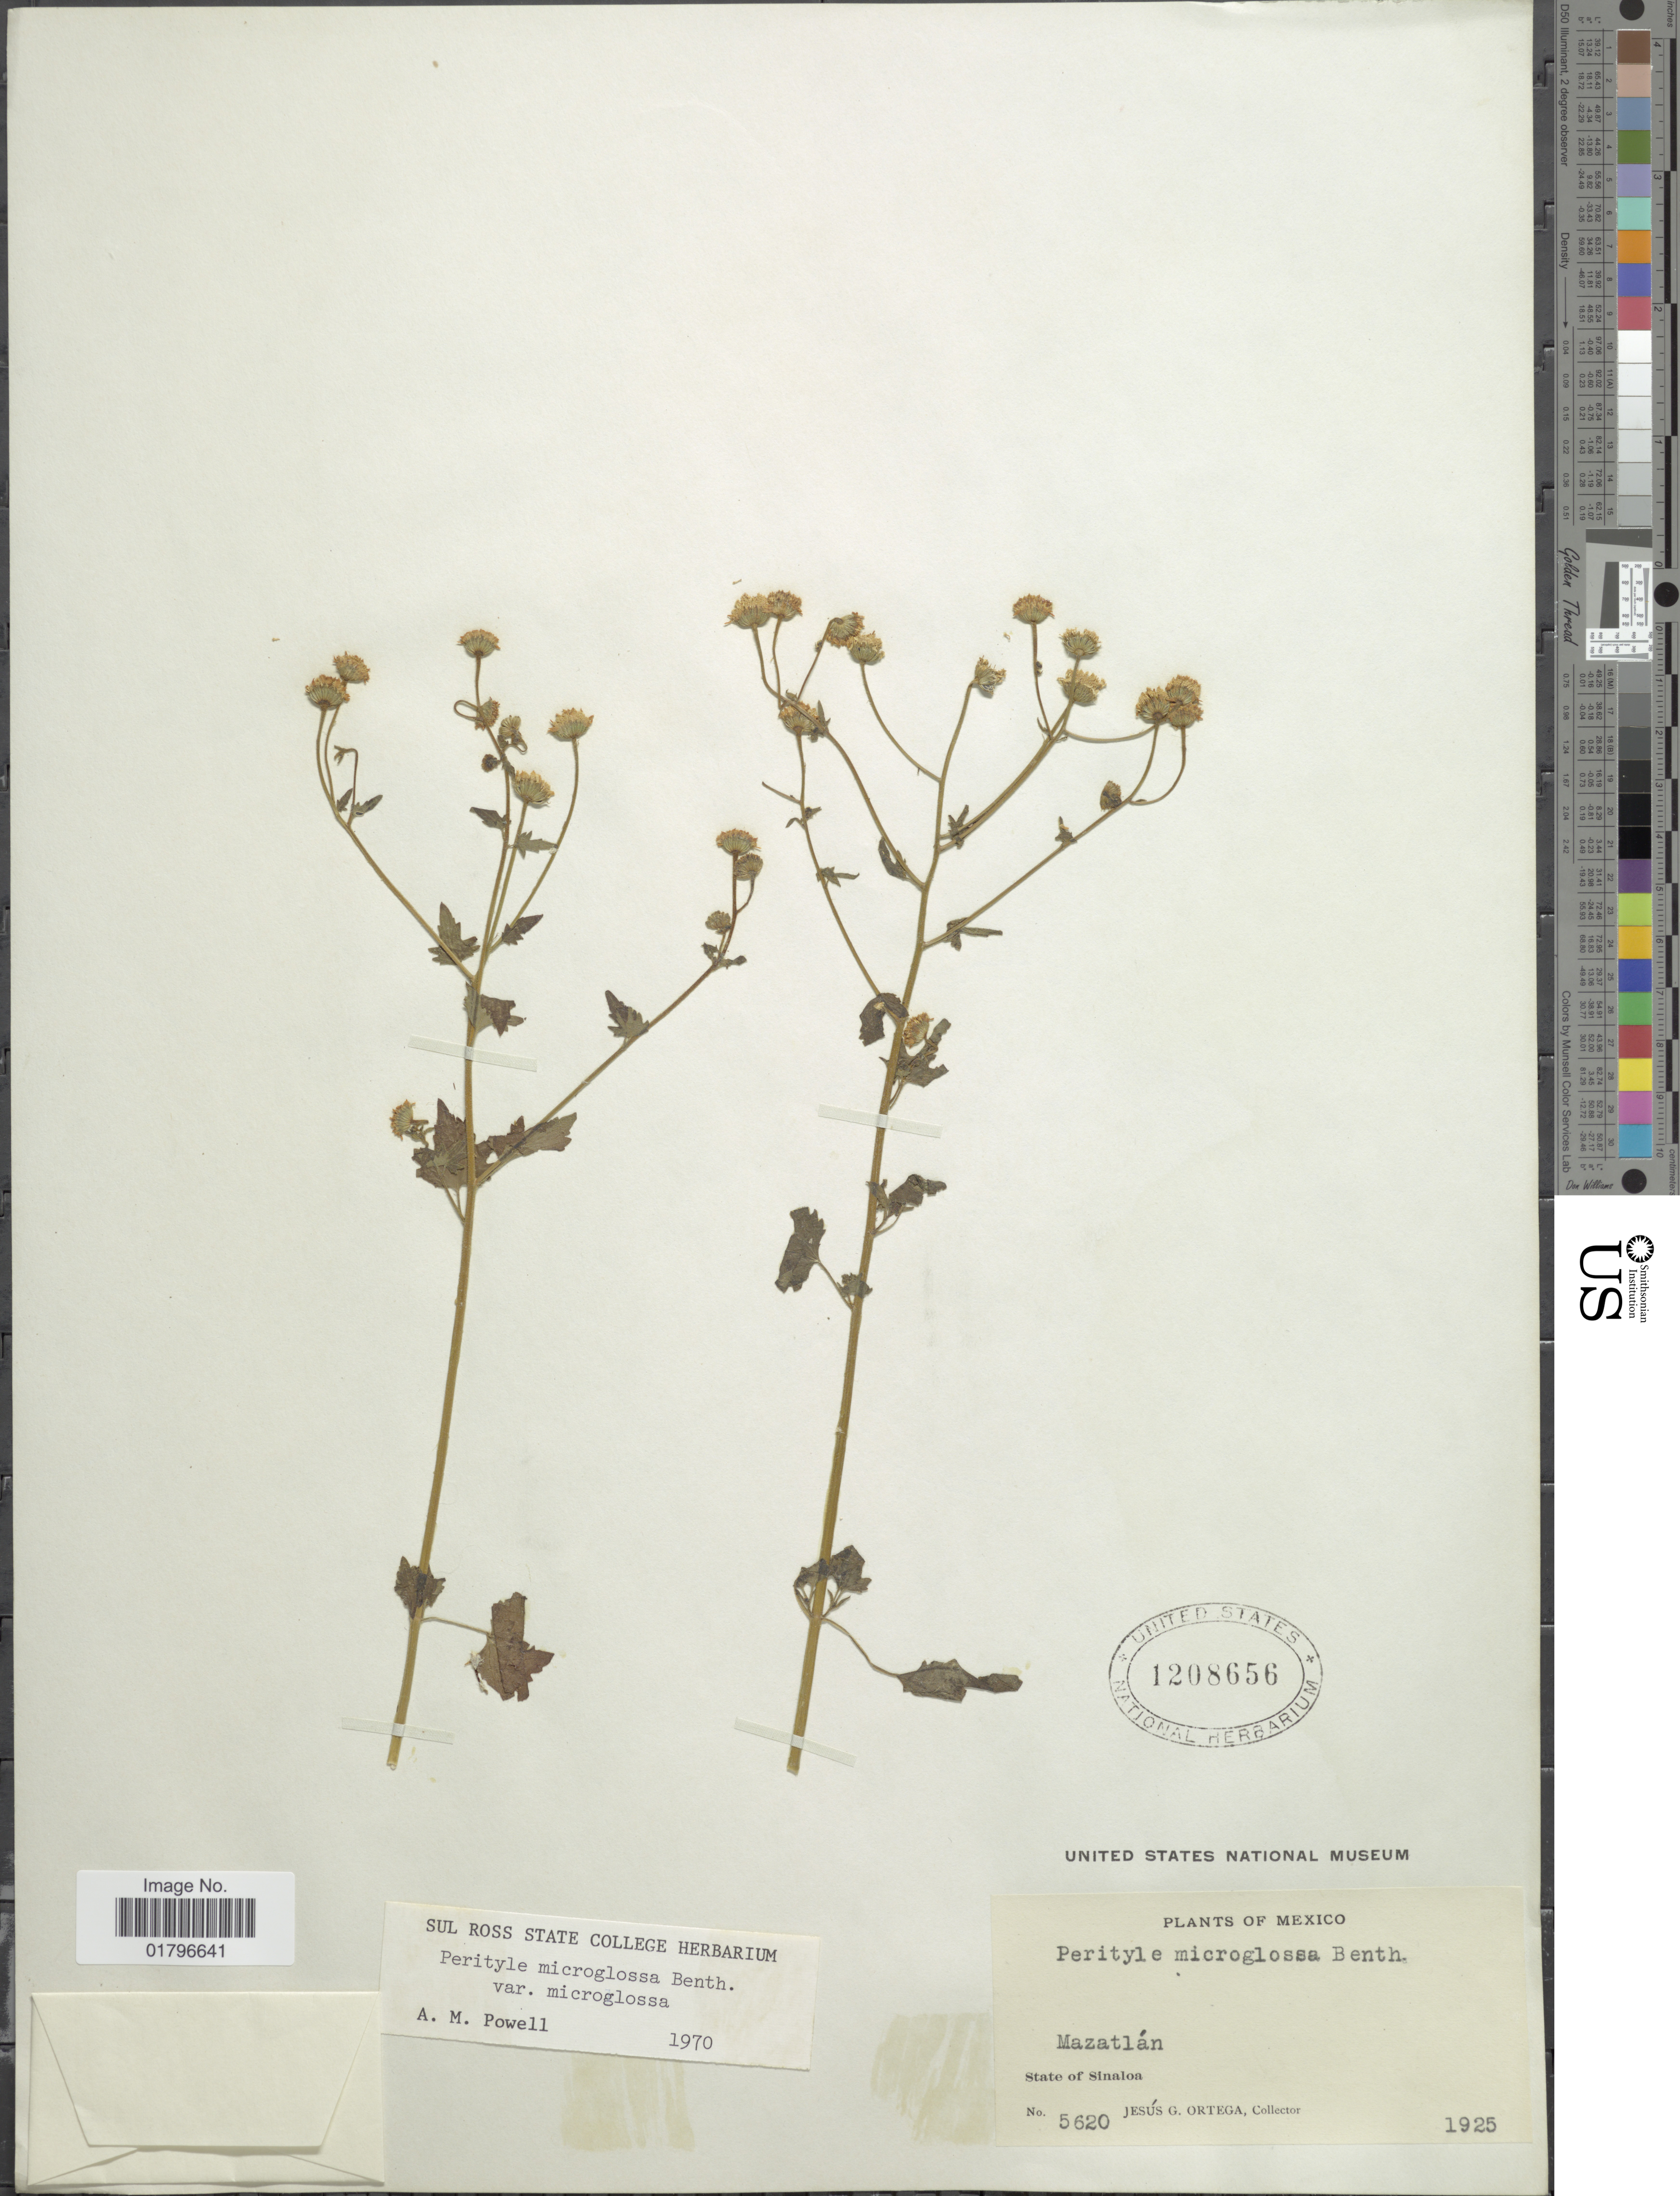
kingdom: Plantae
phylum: Tracheophyta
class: Magnoliopsida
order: Asterales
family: Asteraceae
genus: Perityle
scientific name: Perityle microglossa var. microglossa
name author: Benth.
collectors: J. Ortega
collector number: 5620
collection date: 1925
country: Mexico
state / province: Sinaloa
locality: Mazatlan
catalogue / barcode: US 1208656